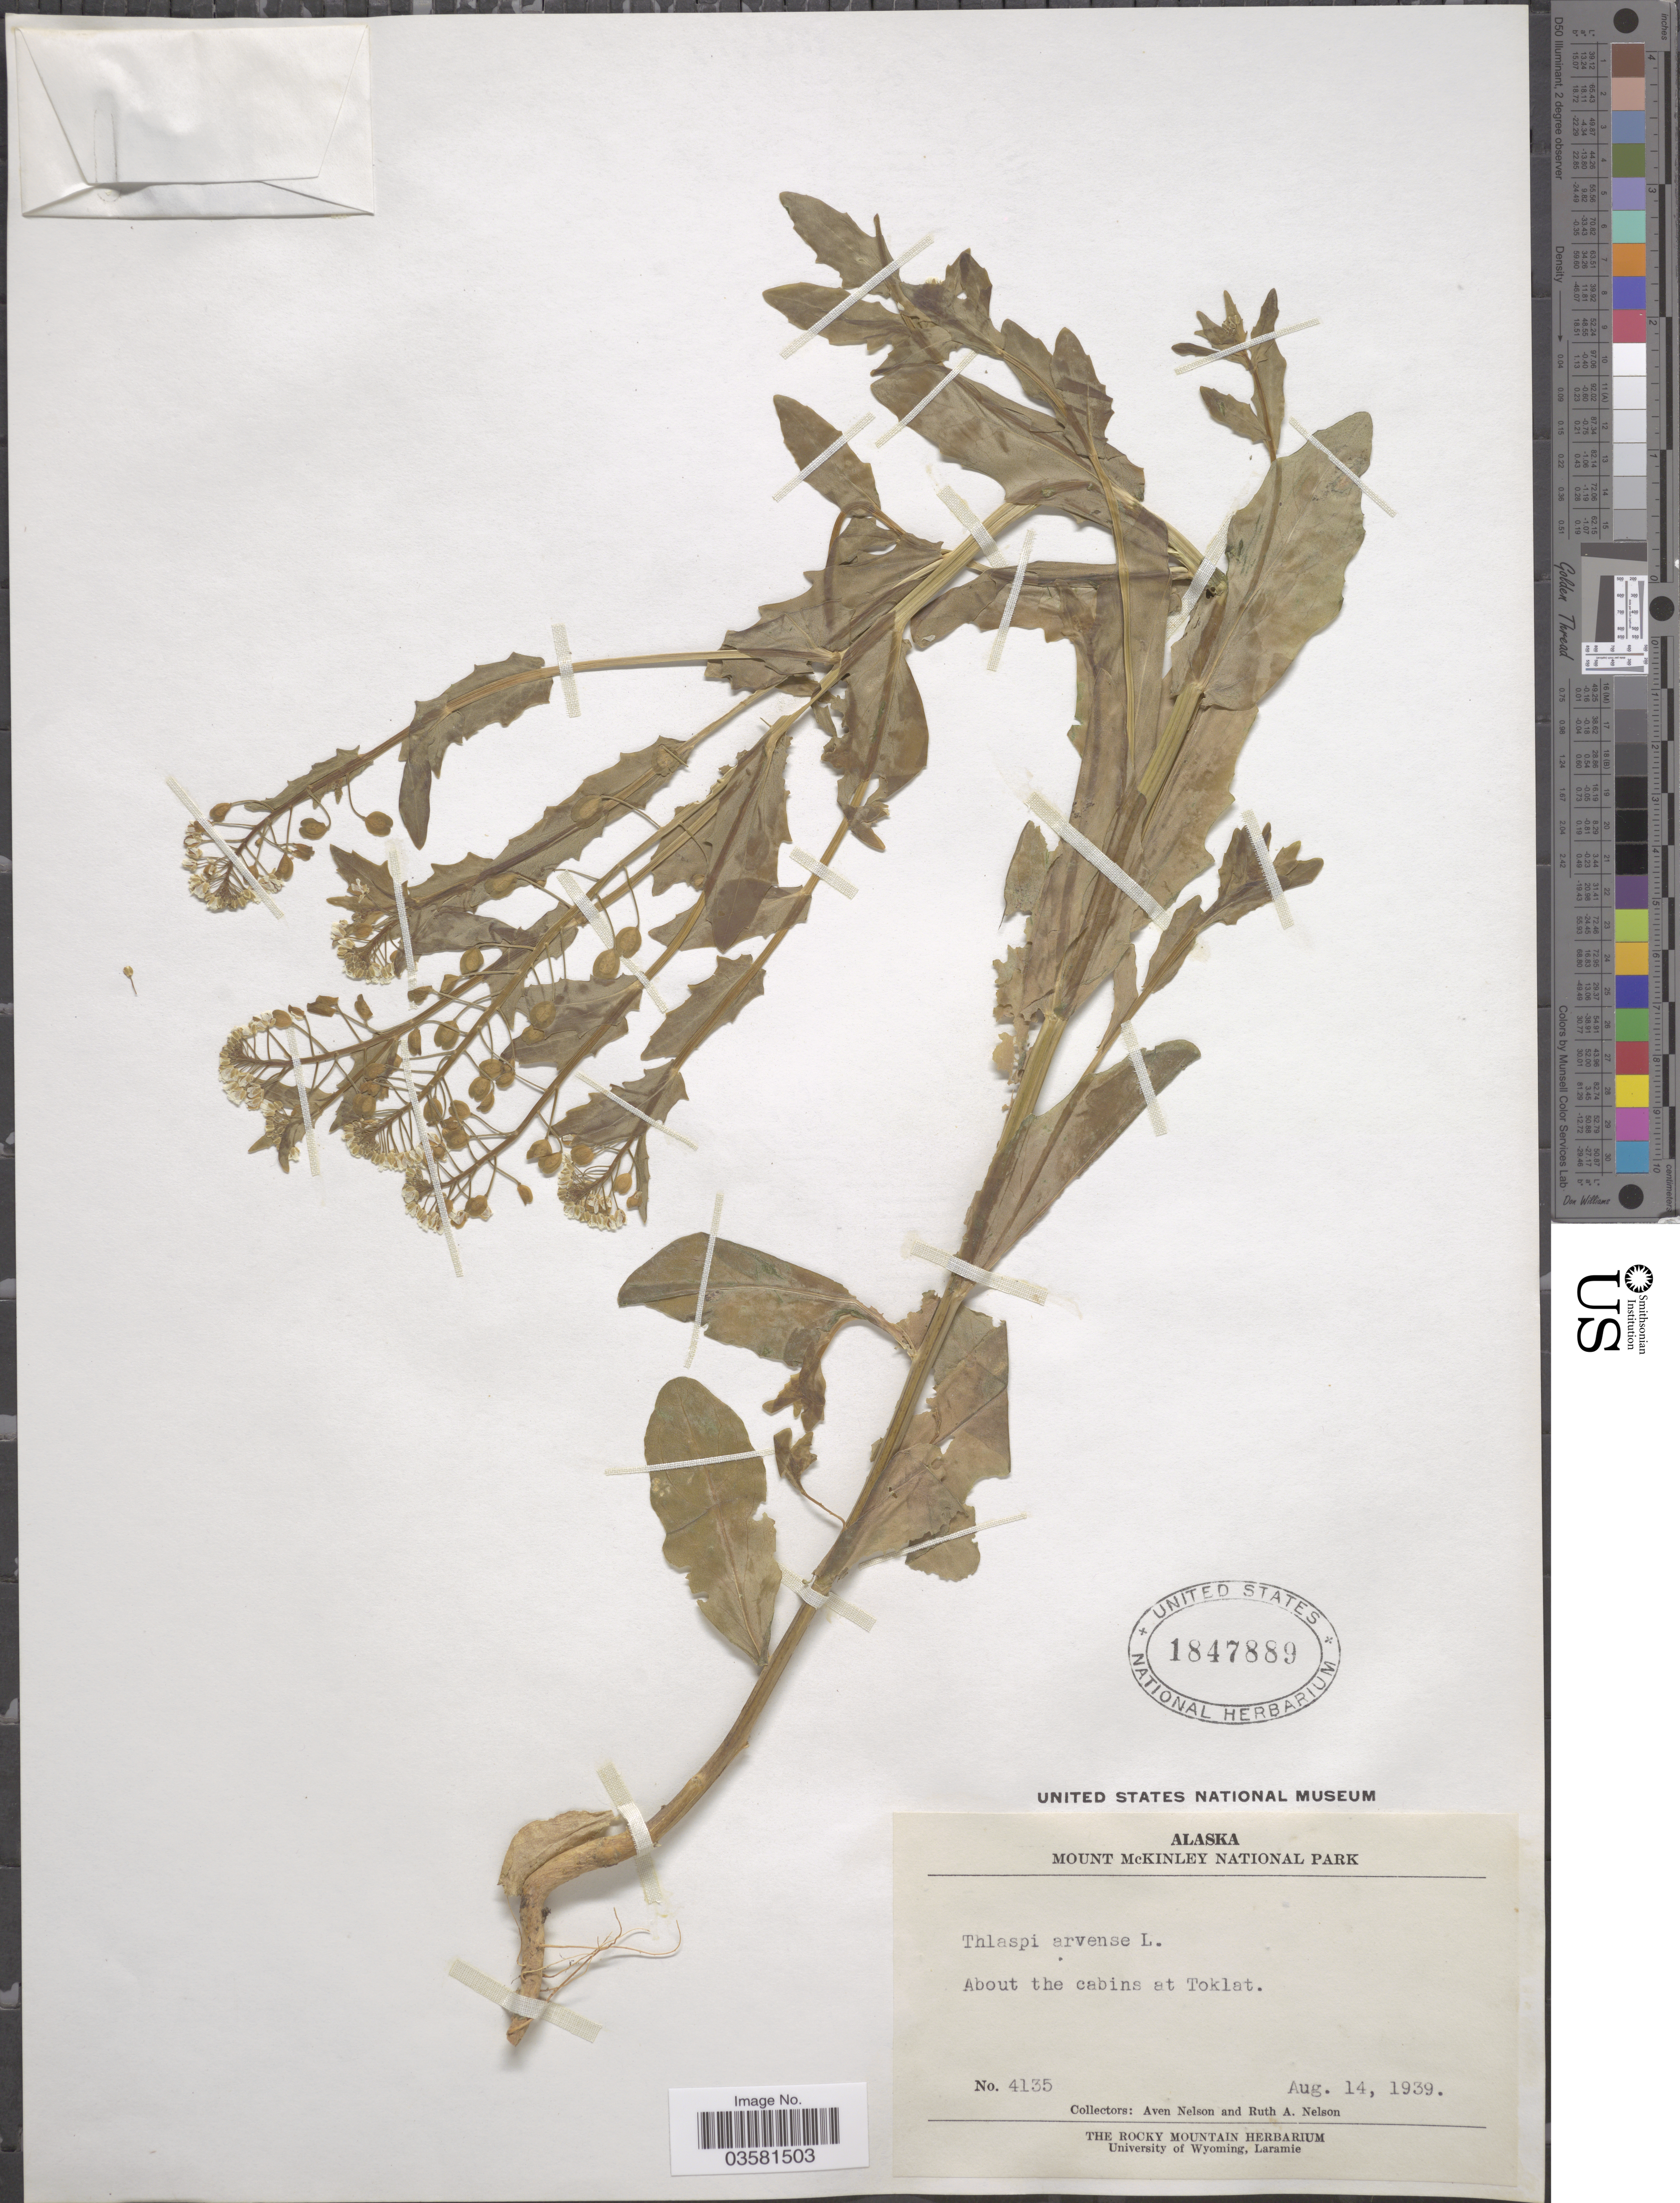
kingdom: Plantae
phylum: Tracheophyta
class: Magnoliopsida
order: Brassicales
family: Brassicaceae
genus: Thlaspi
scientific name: Thlaspi arvense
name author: L.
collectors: A. Nelson & R. A. Nelson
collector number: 4135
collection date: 1939-08-14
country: United States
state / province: Alaska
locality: Mount McKinley National Park. About the cabins at Toklat.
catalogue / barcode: US 1847889